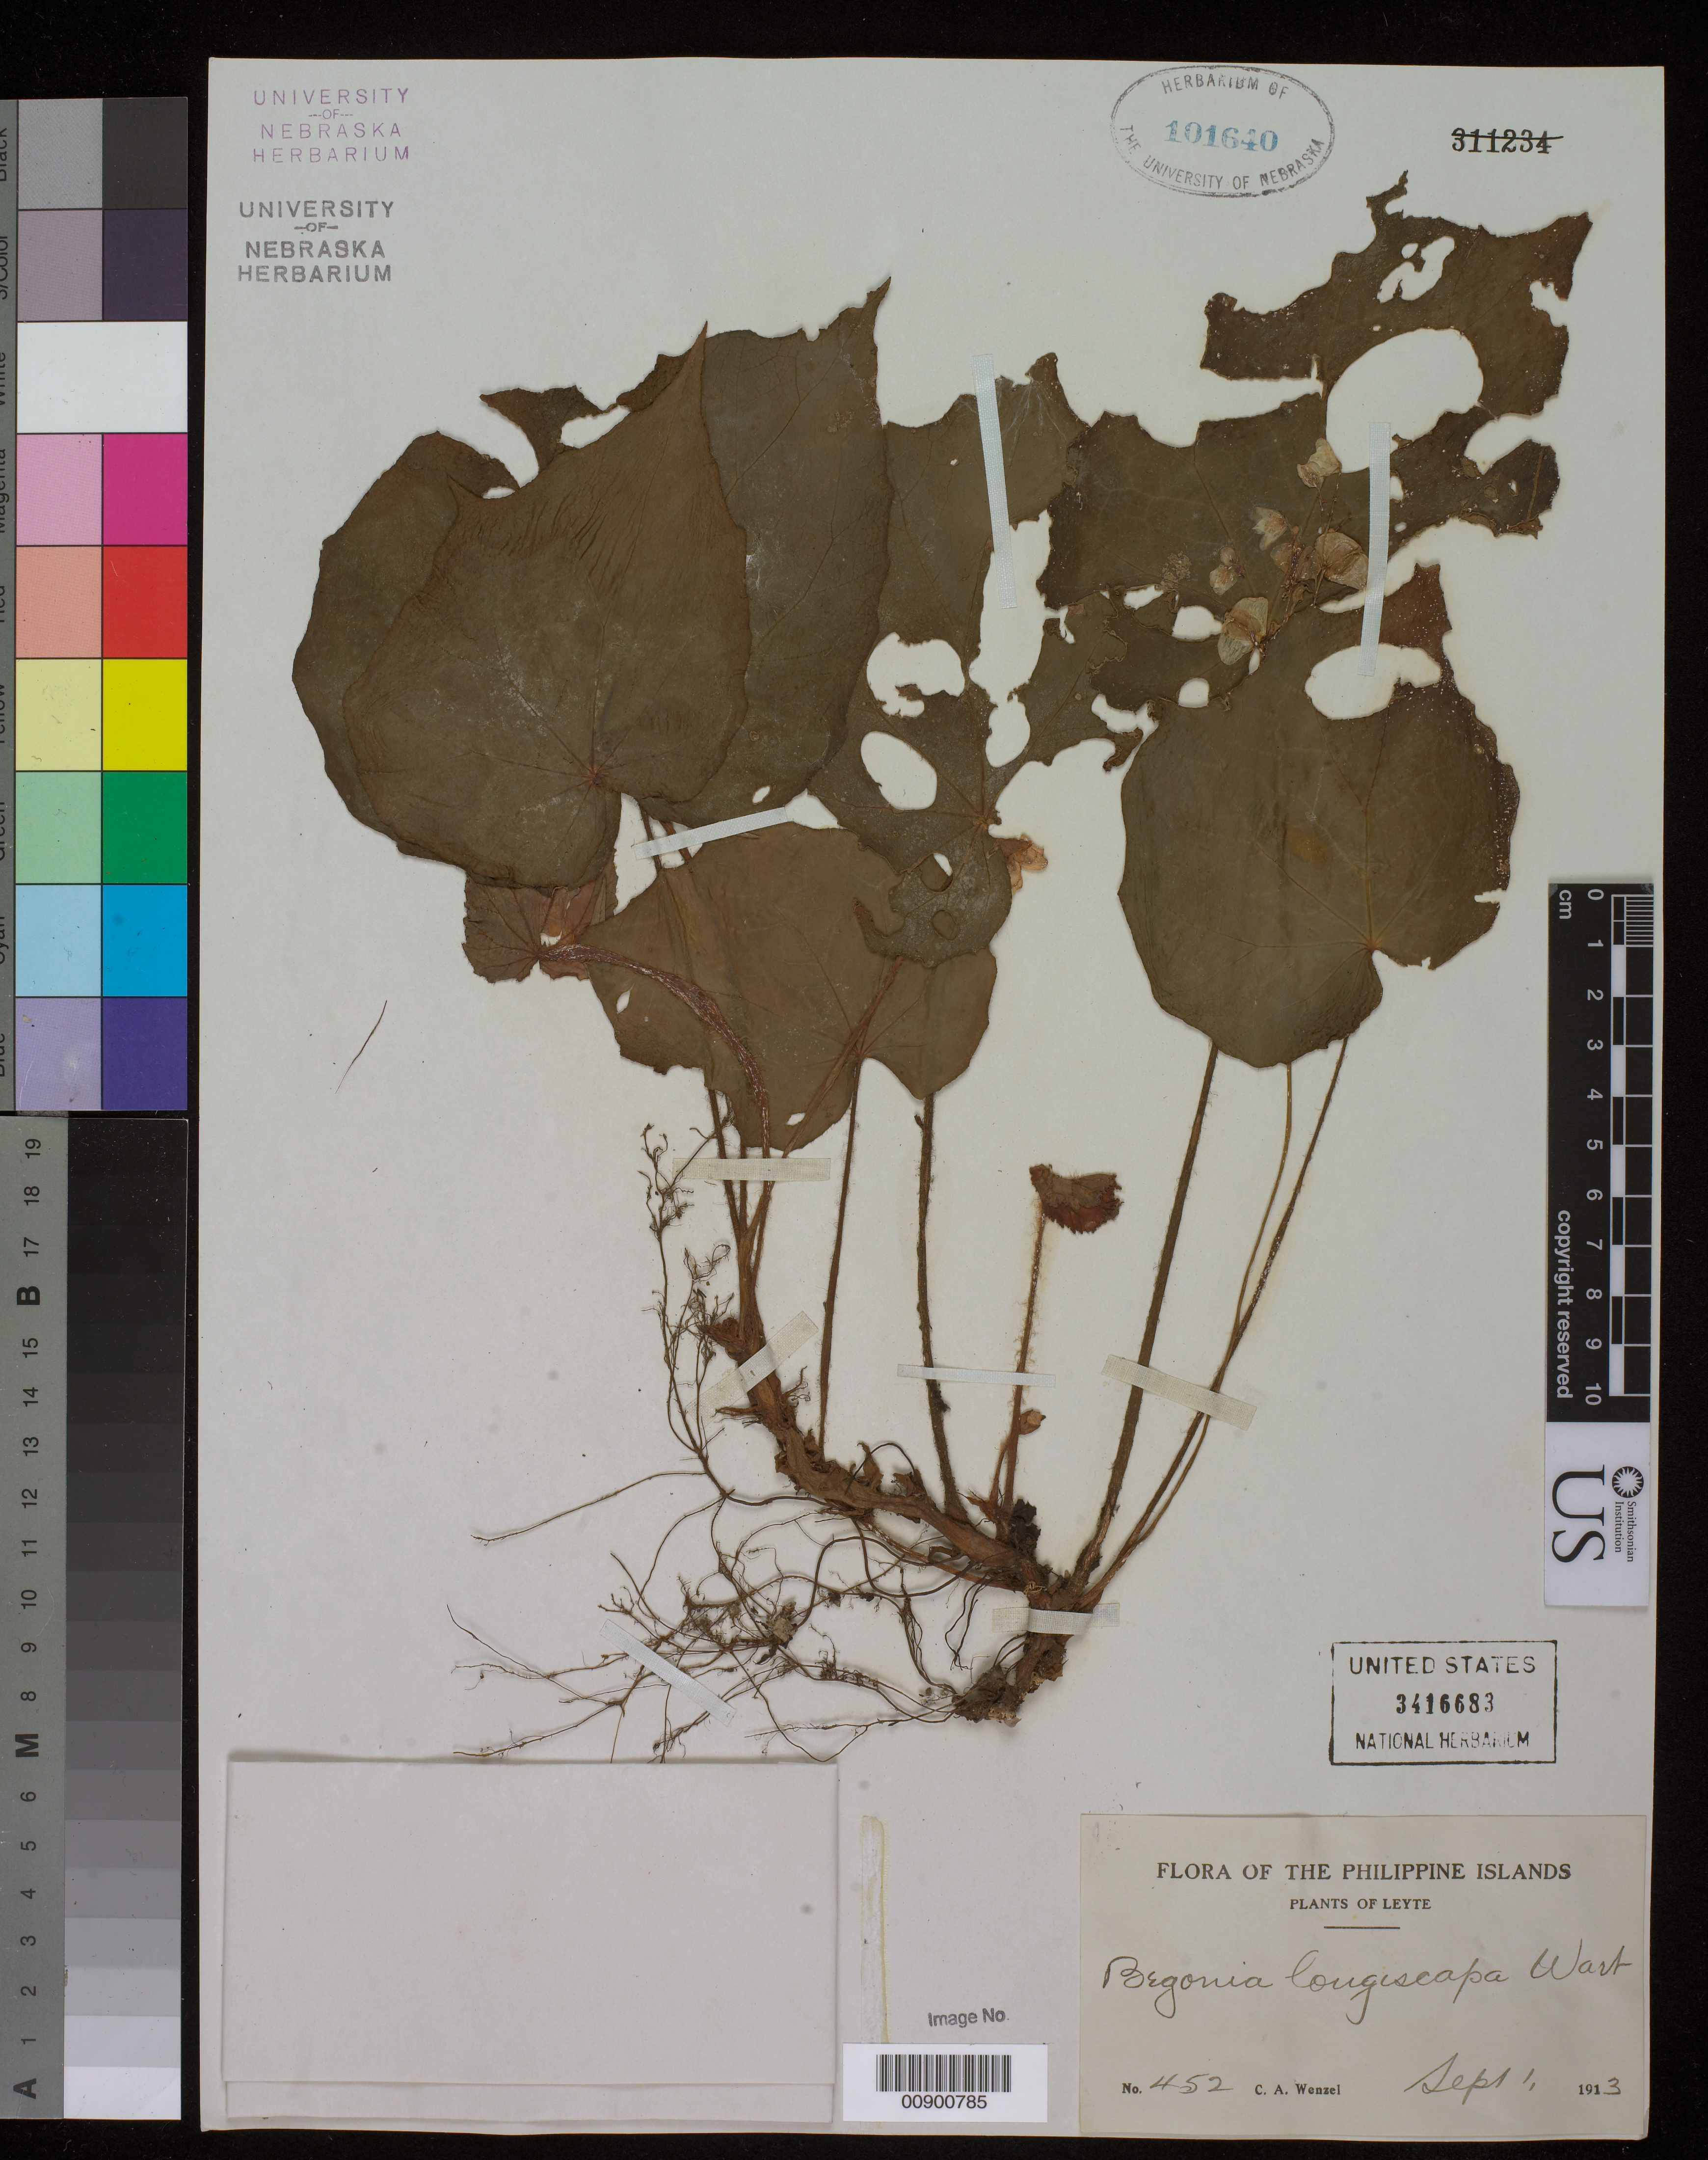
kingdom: Plantae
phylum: Tracheophyta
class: Magnoliopsida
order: Cucurbitales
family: Begoniaceae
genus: Begonia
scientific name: Begonia longiscapa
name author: Warb.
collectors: C. Wenzel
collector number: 452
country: Philippines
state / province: Eastern Visayas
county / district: Leyte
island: Leyte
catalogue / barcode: US 3416683